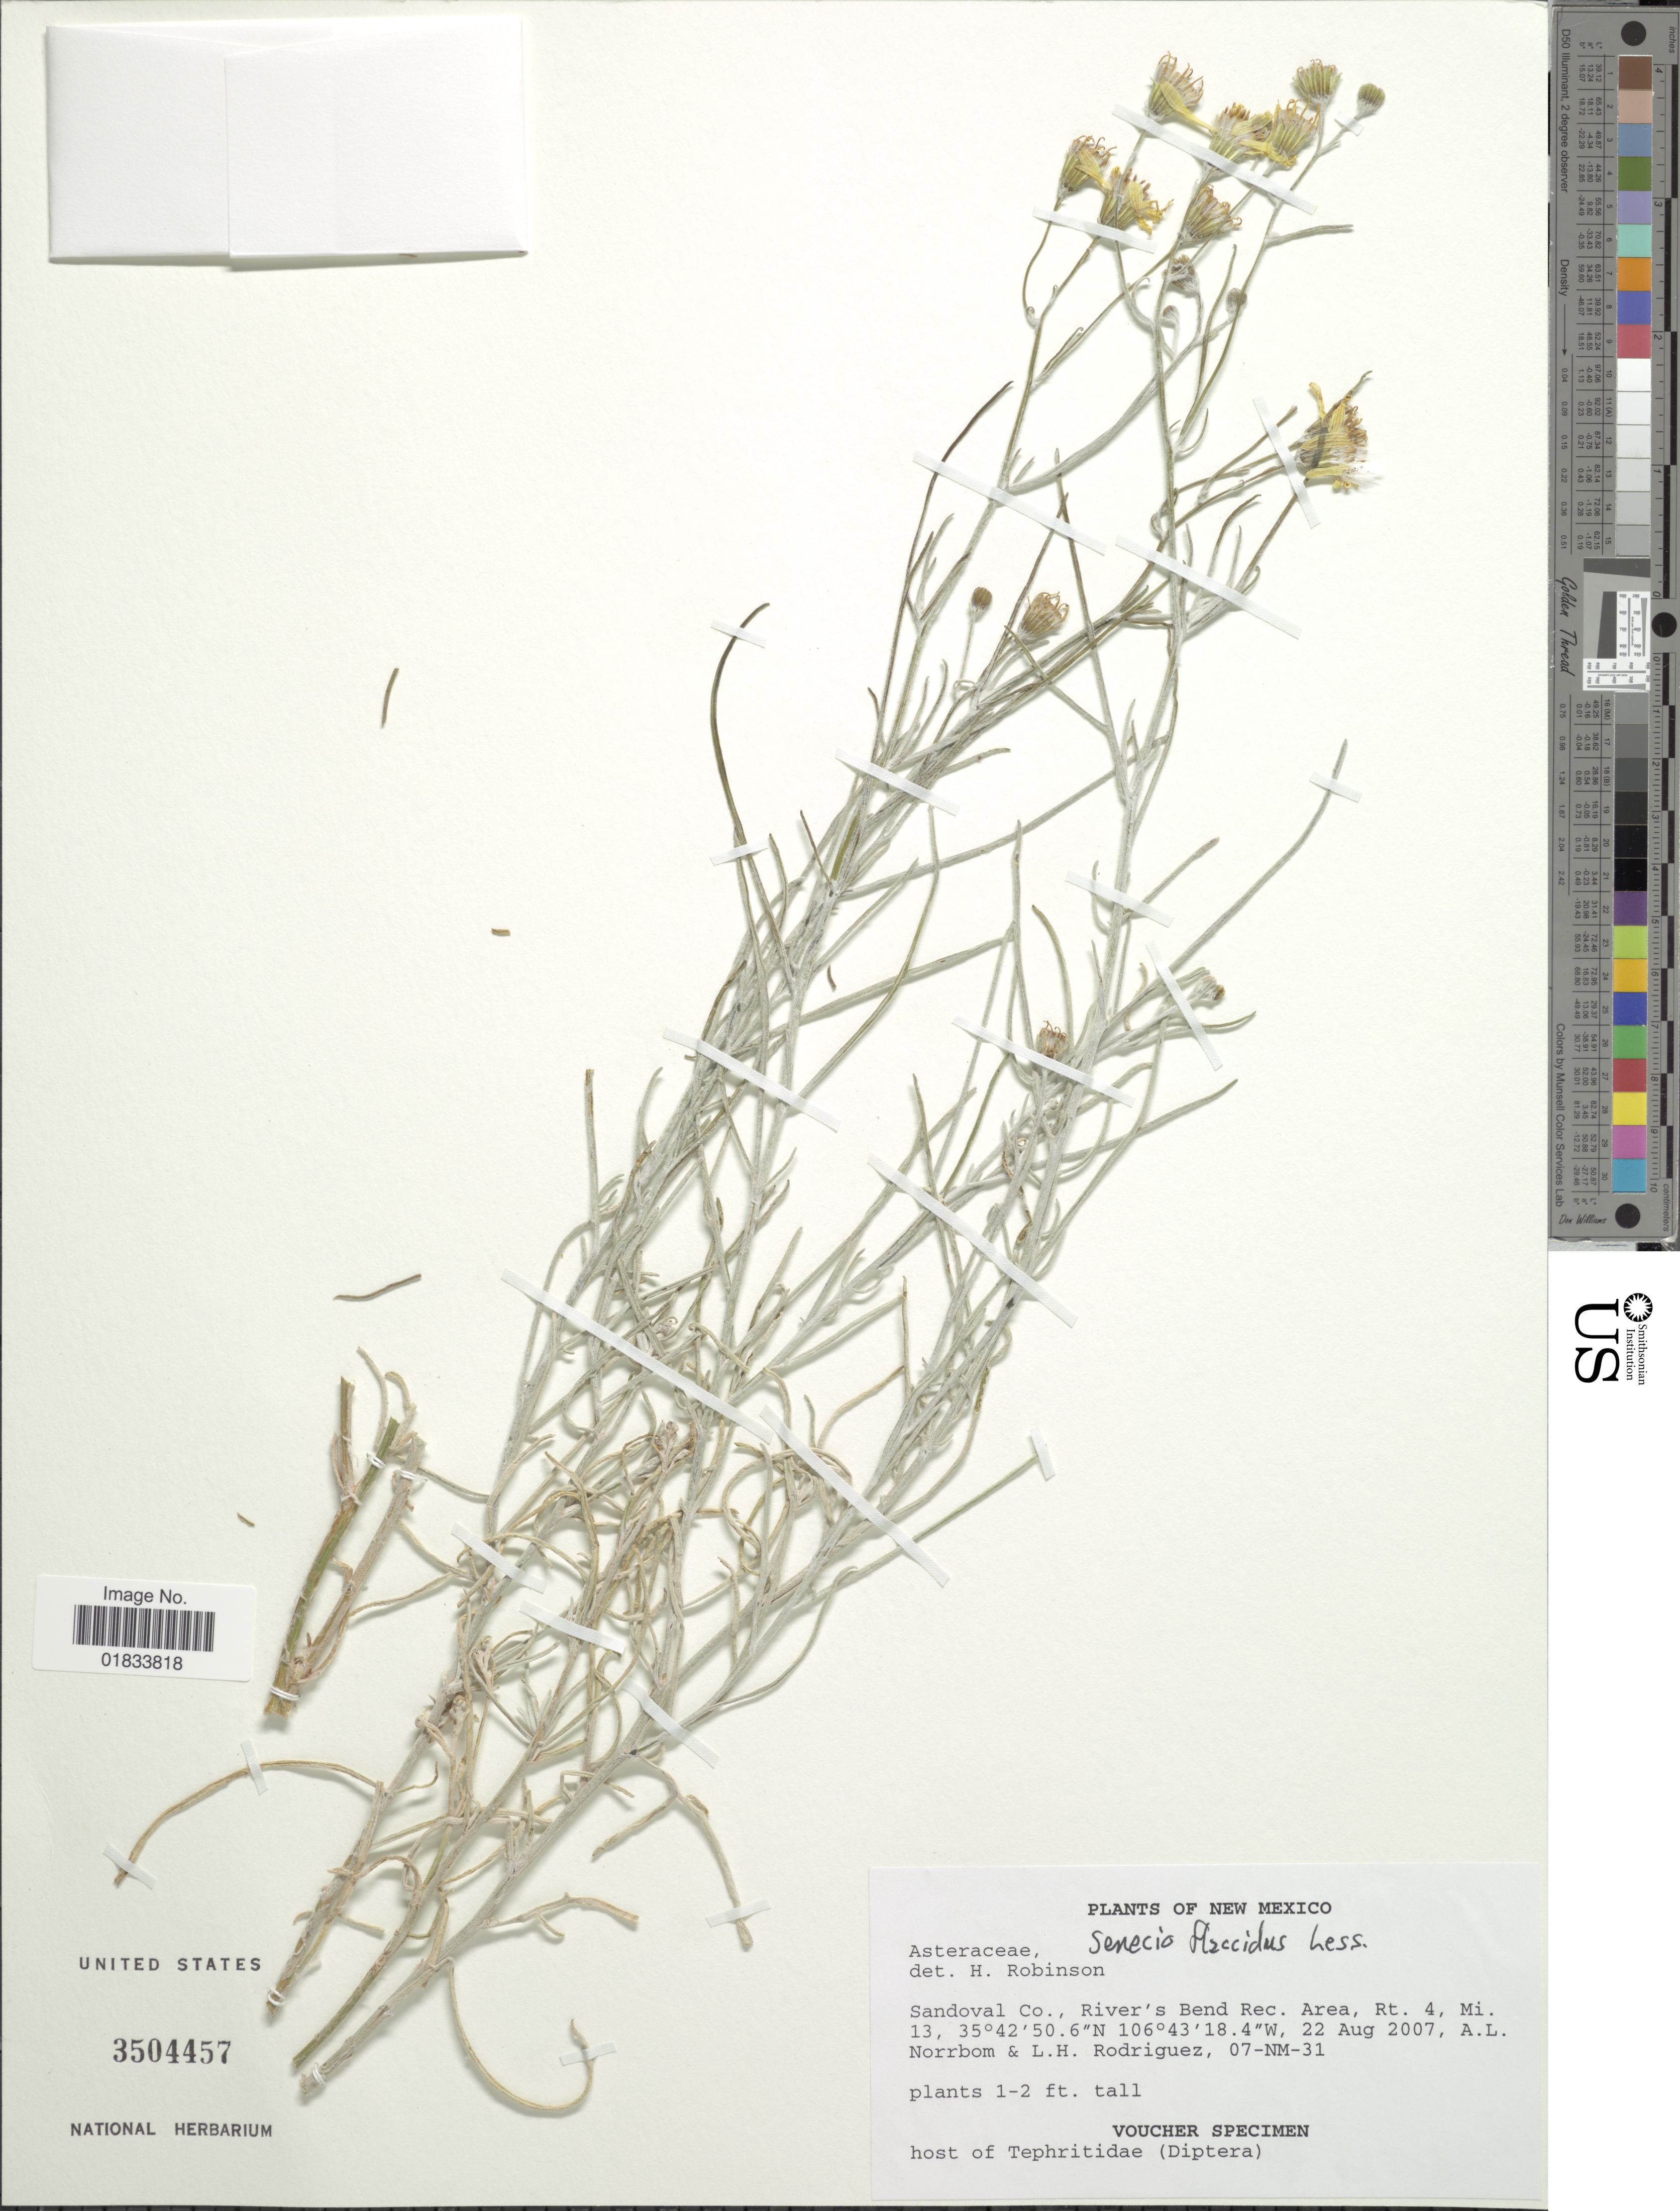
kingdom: Plantae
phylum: Tracheophyta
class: Magnoliopsida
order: Asterales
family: Asteraceae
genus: Senecio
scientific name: Senecio flaccidus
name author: Less.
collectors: A. L. Norrbom & L. Rodriguez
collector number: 07-NM-31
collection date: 2007-08-22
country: United States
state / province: New Mexico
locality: Sandival Co. River's Bend Rec. Area Rt. 4, Mi. 13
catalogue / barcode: US 3504457